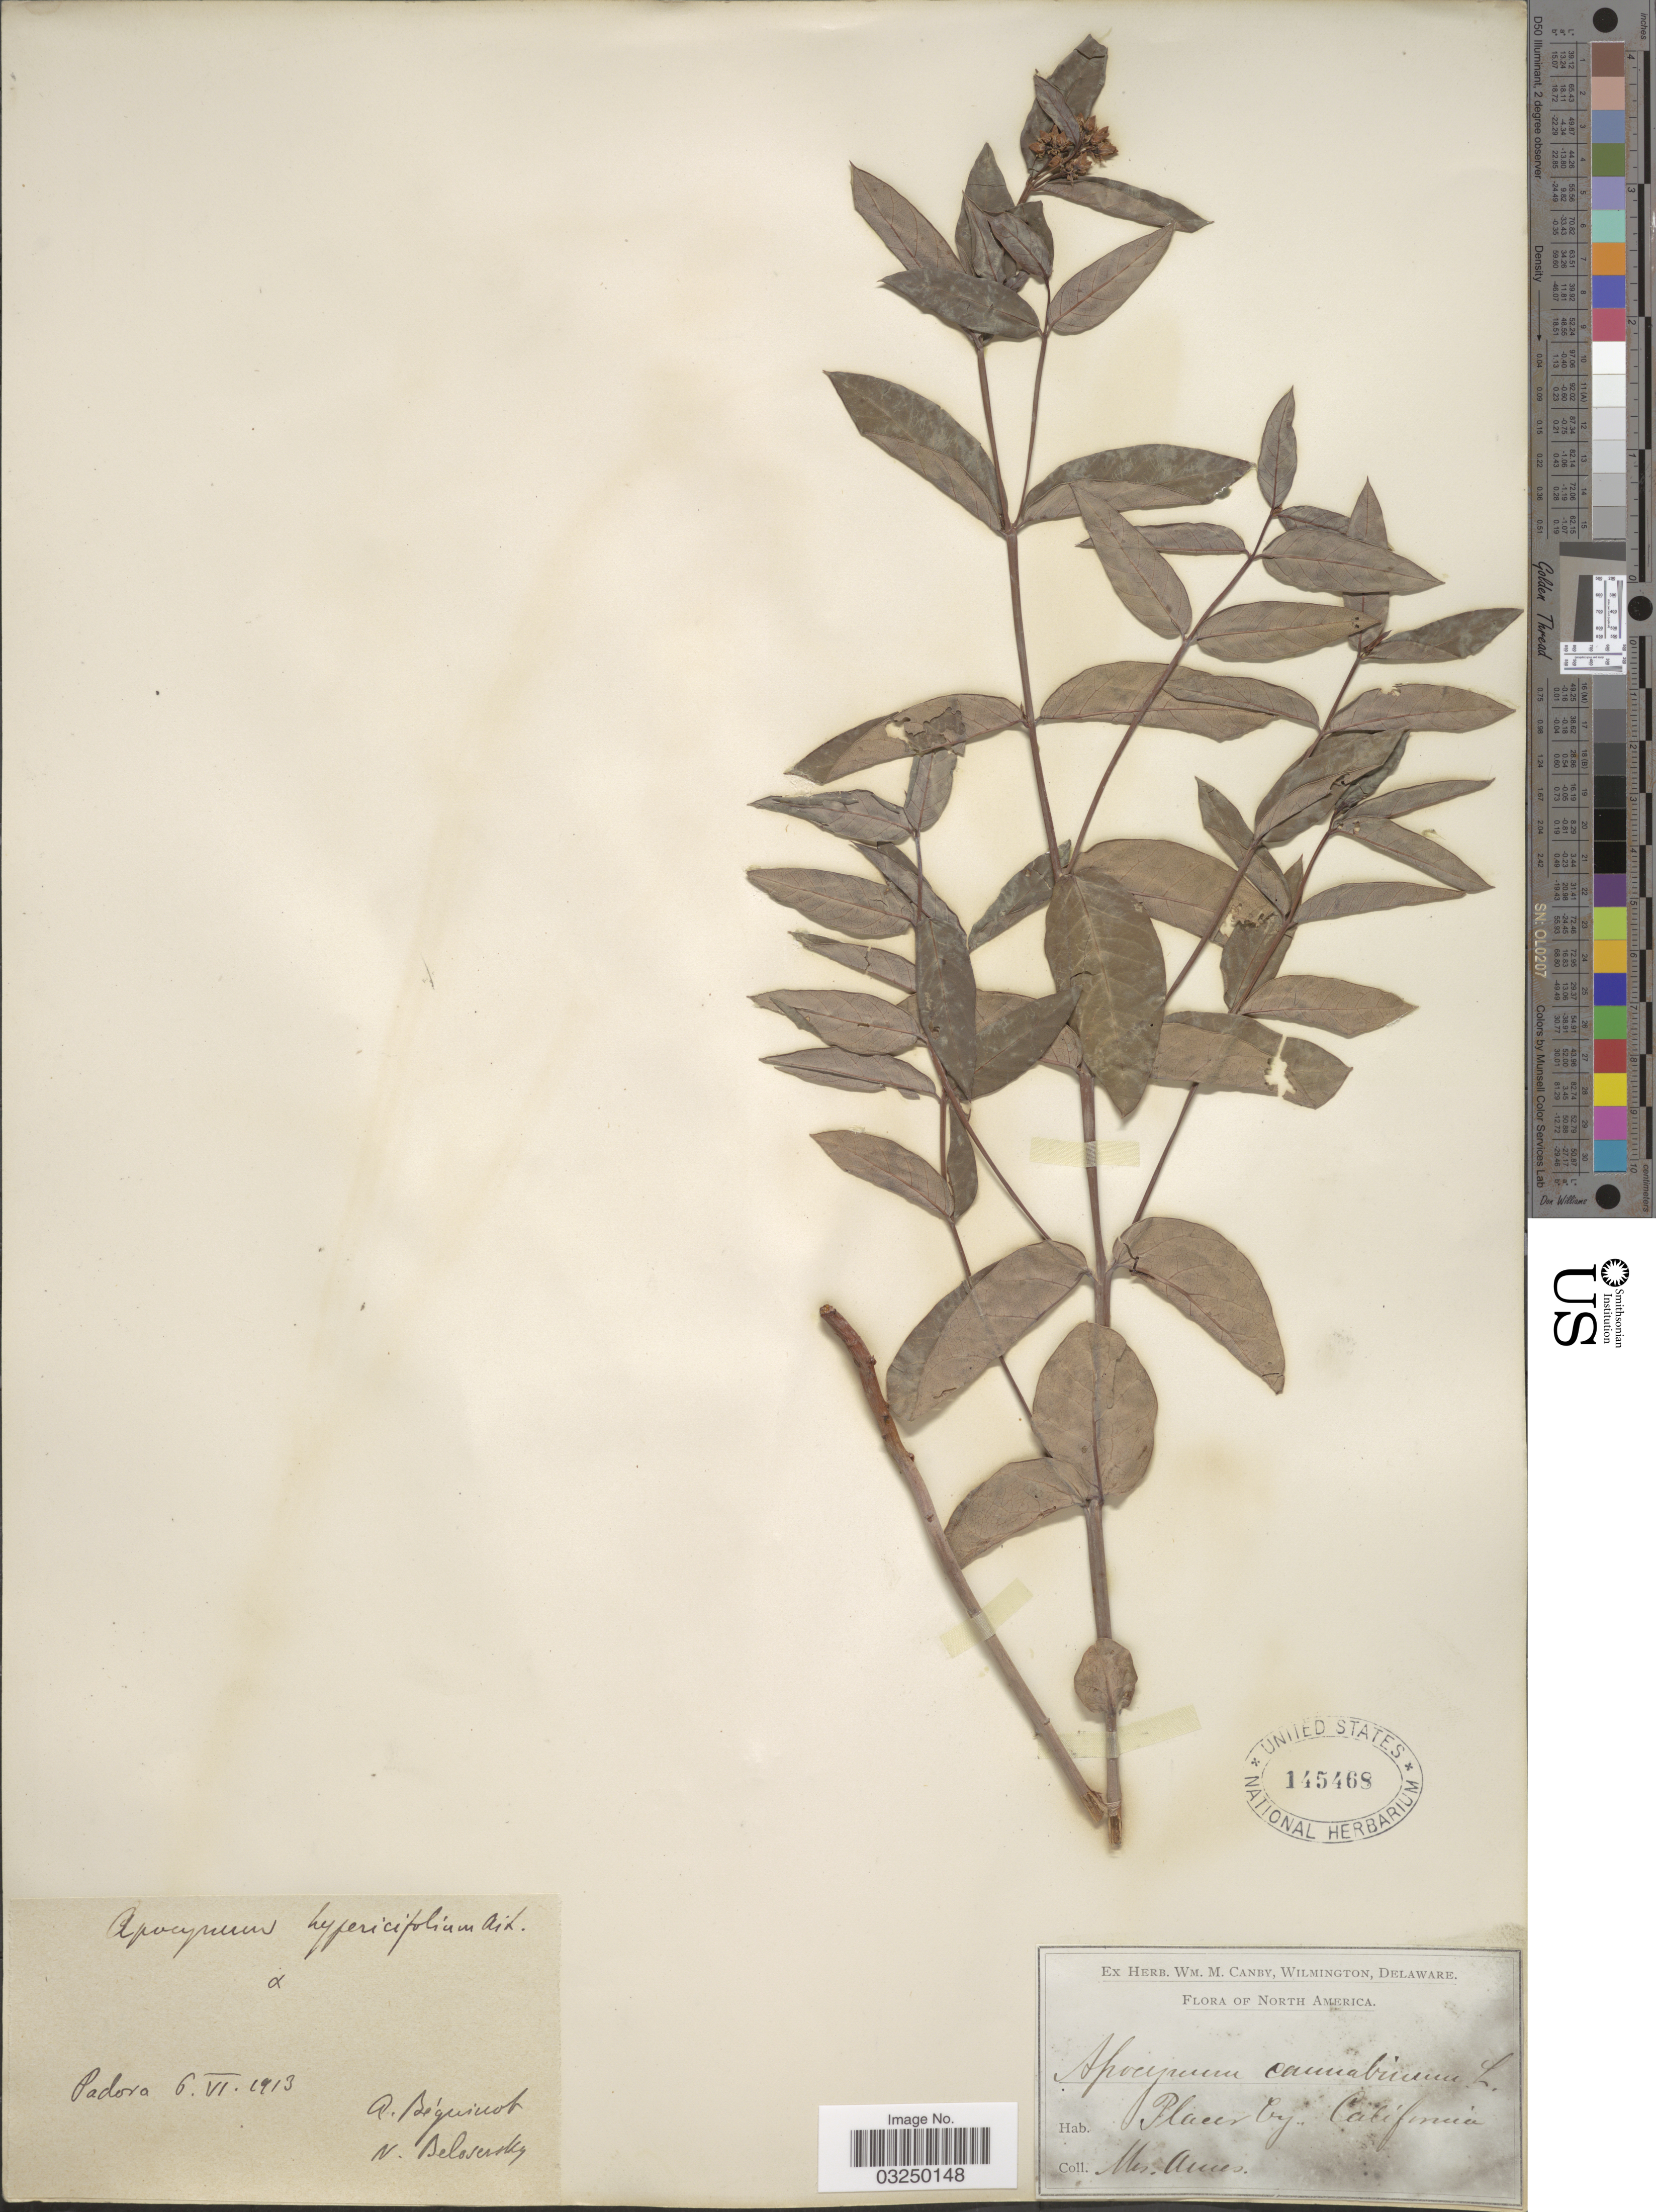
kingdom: Plantae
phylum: Tracheophyta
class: Magnoliopsida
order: Gentianales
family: Apocynaceae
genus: Apocynum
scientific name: Apocynum sibiricum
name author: Jacq.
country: United States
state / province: California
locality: Placer Cy.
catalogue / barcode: US 145468